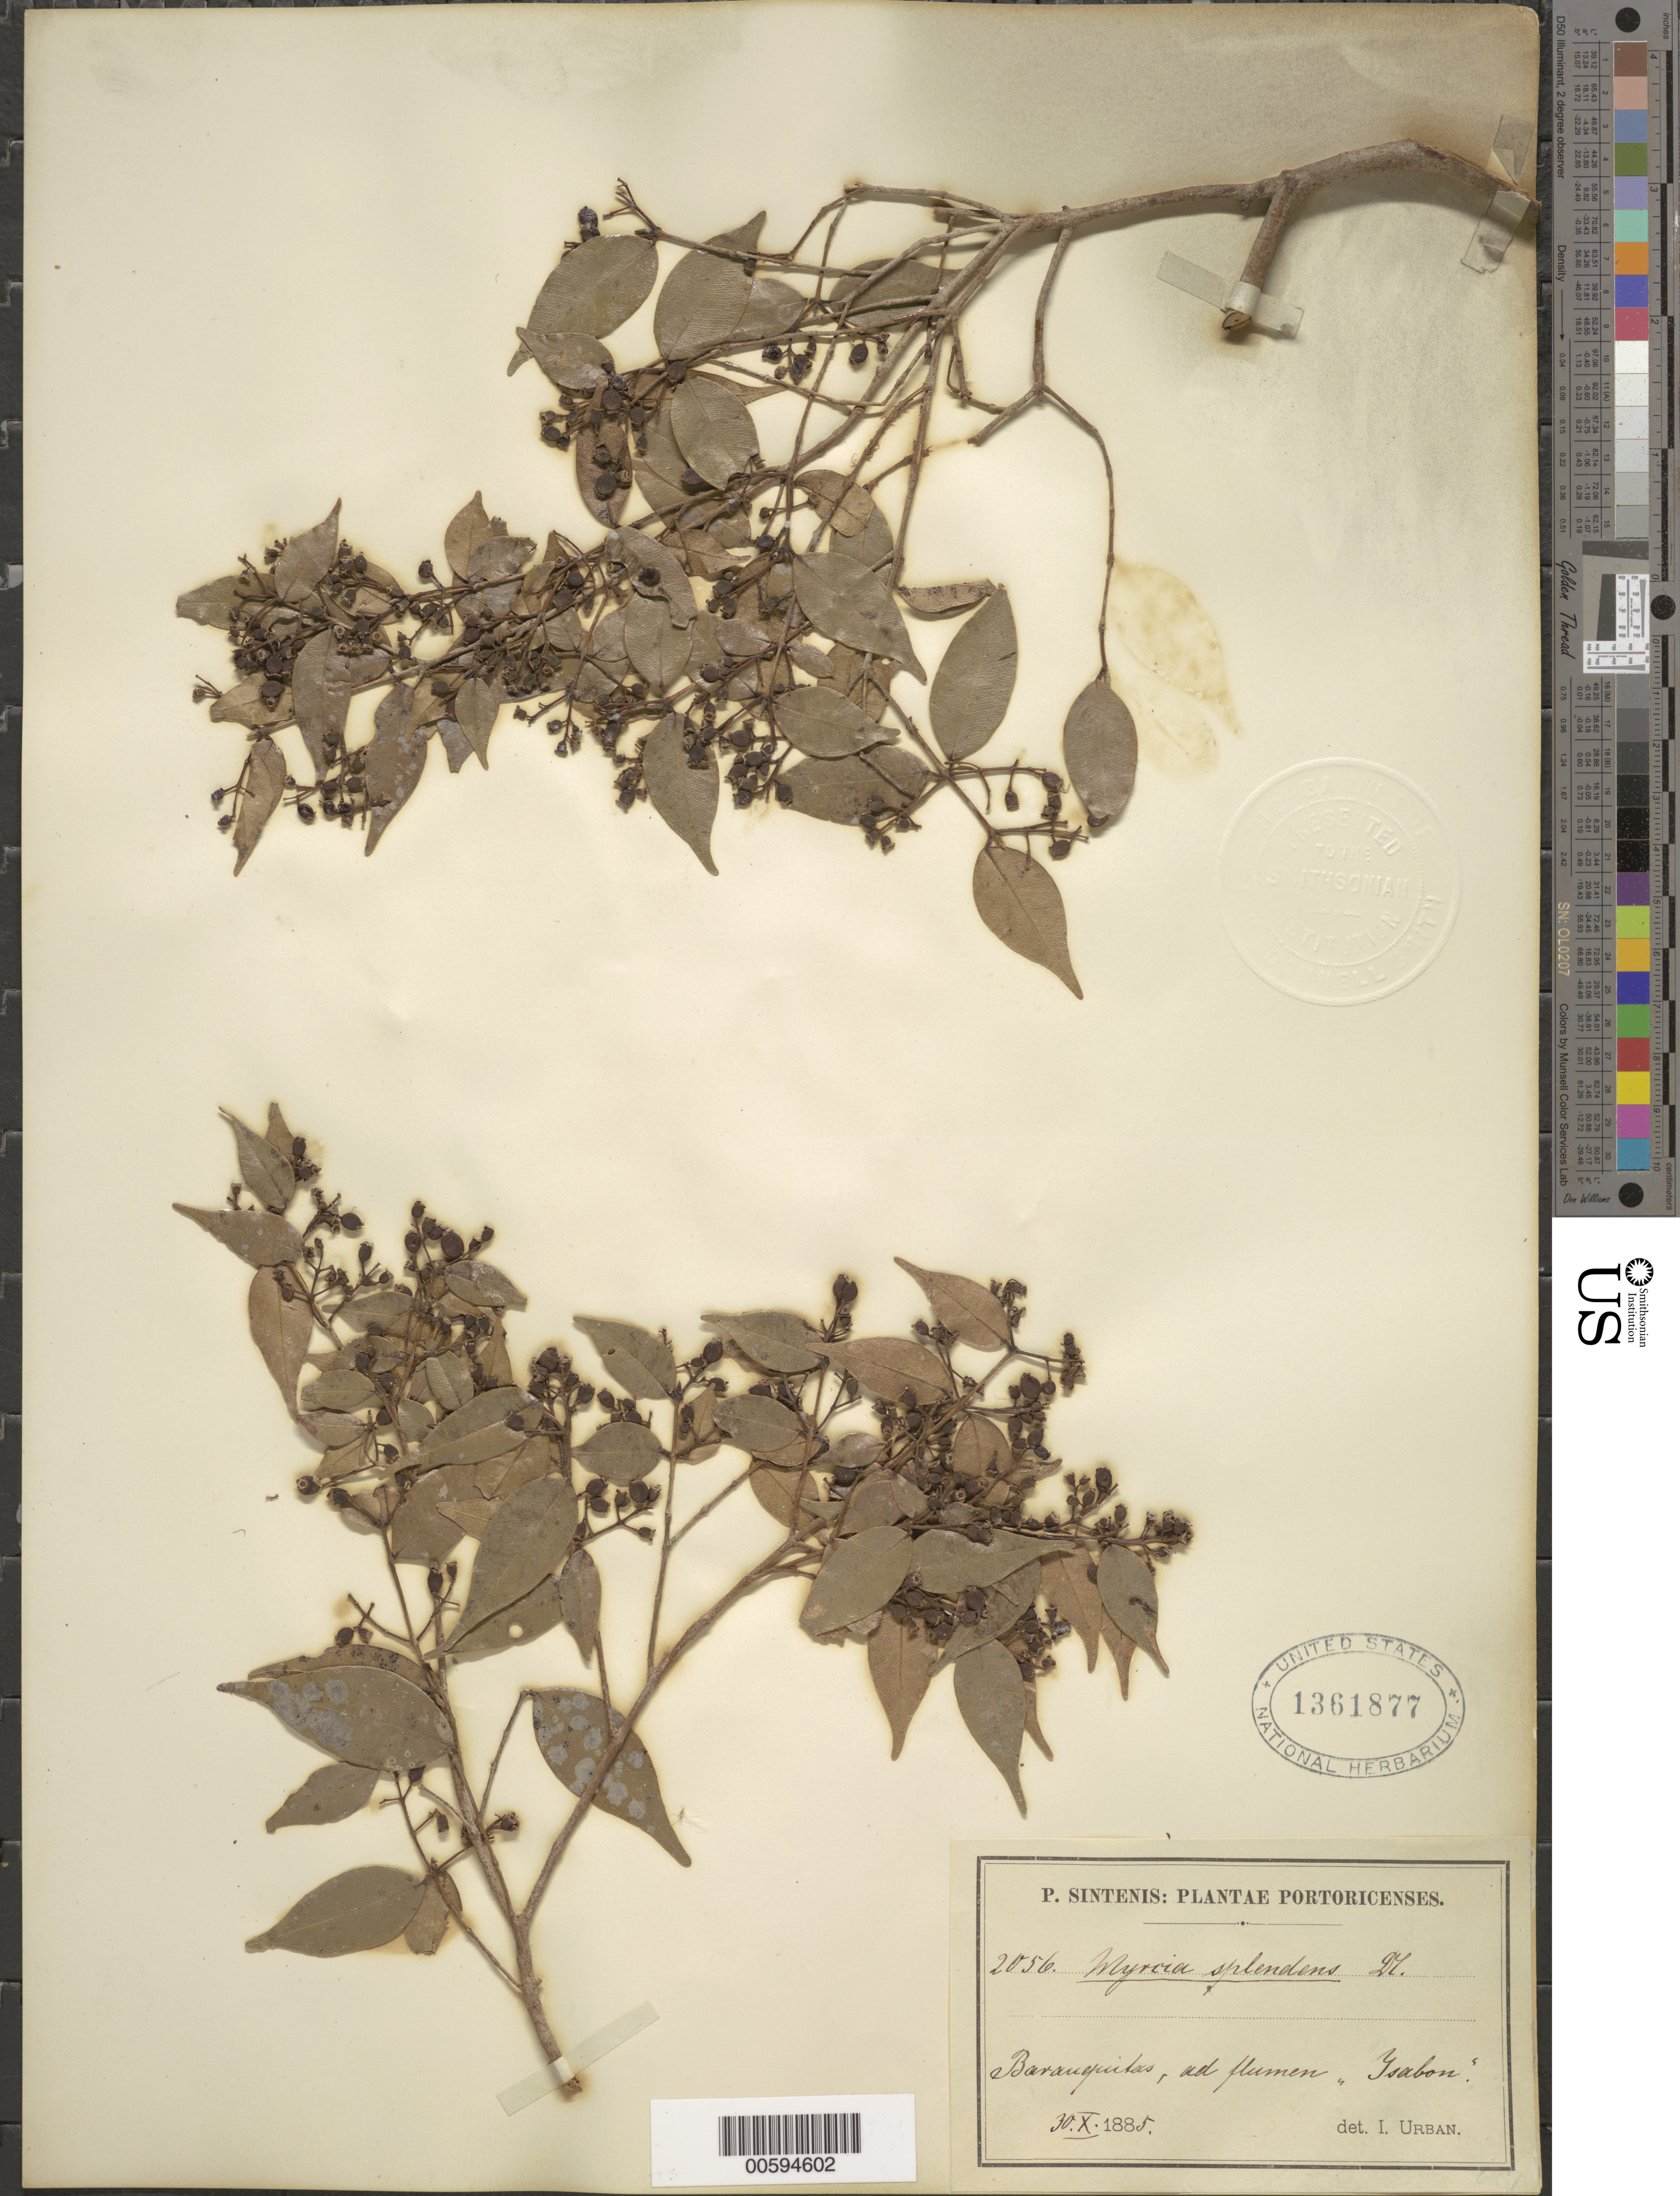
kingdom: Plantae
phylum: Tracheophyta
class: Magnoliopsida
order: Myrtales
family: Myrtaceae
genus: Myrcia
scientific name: Myrcia splendens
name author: (Sw.) DC.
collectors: P. Sintenis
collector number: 2056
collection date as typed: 30 Oct 1885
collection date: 1885-10-30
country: Puerto Rico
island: Greater Antilles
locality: Baranquitas, ad flumen "Ysabon"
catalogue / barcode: US 1361877